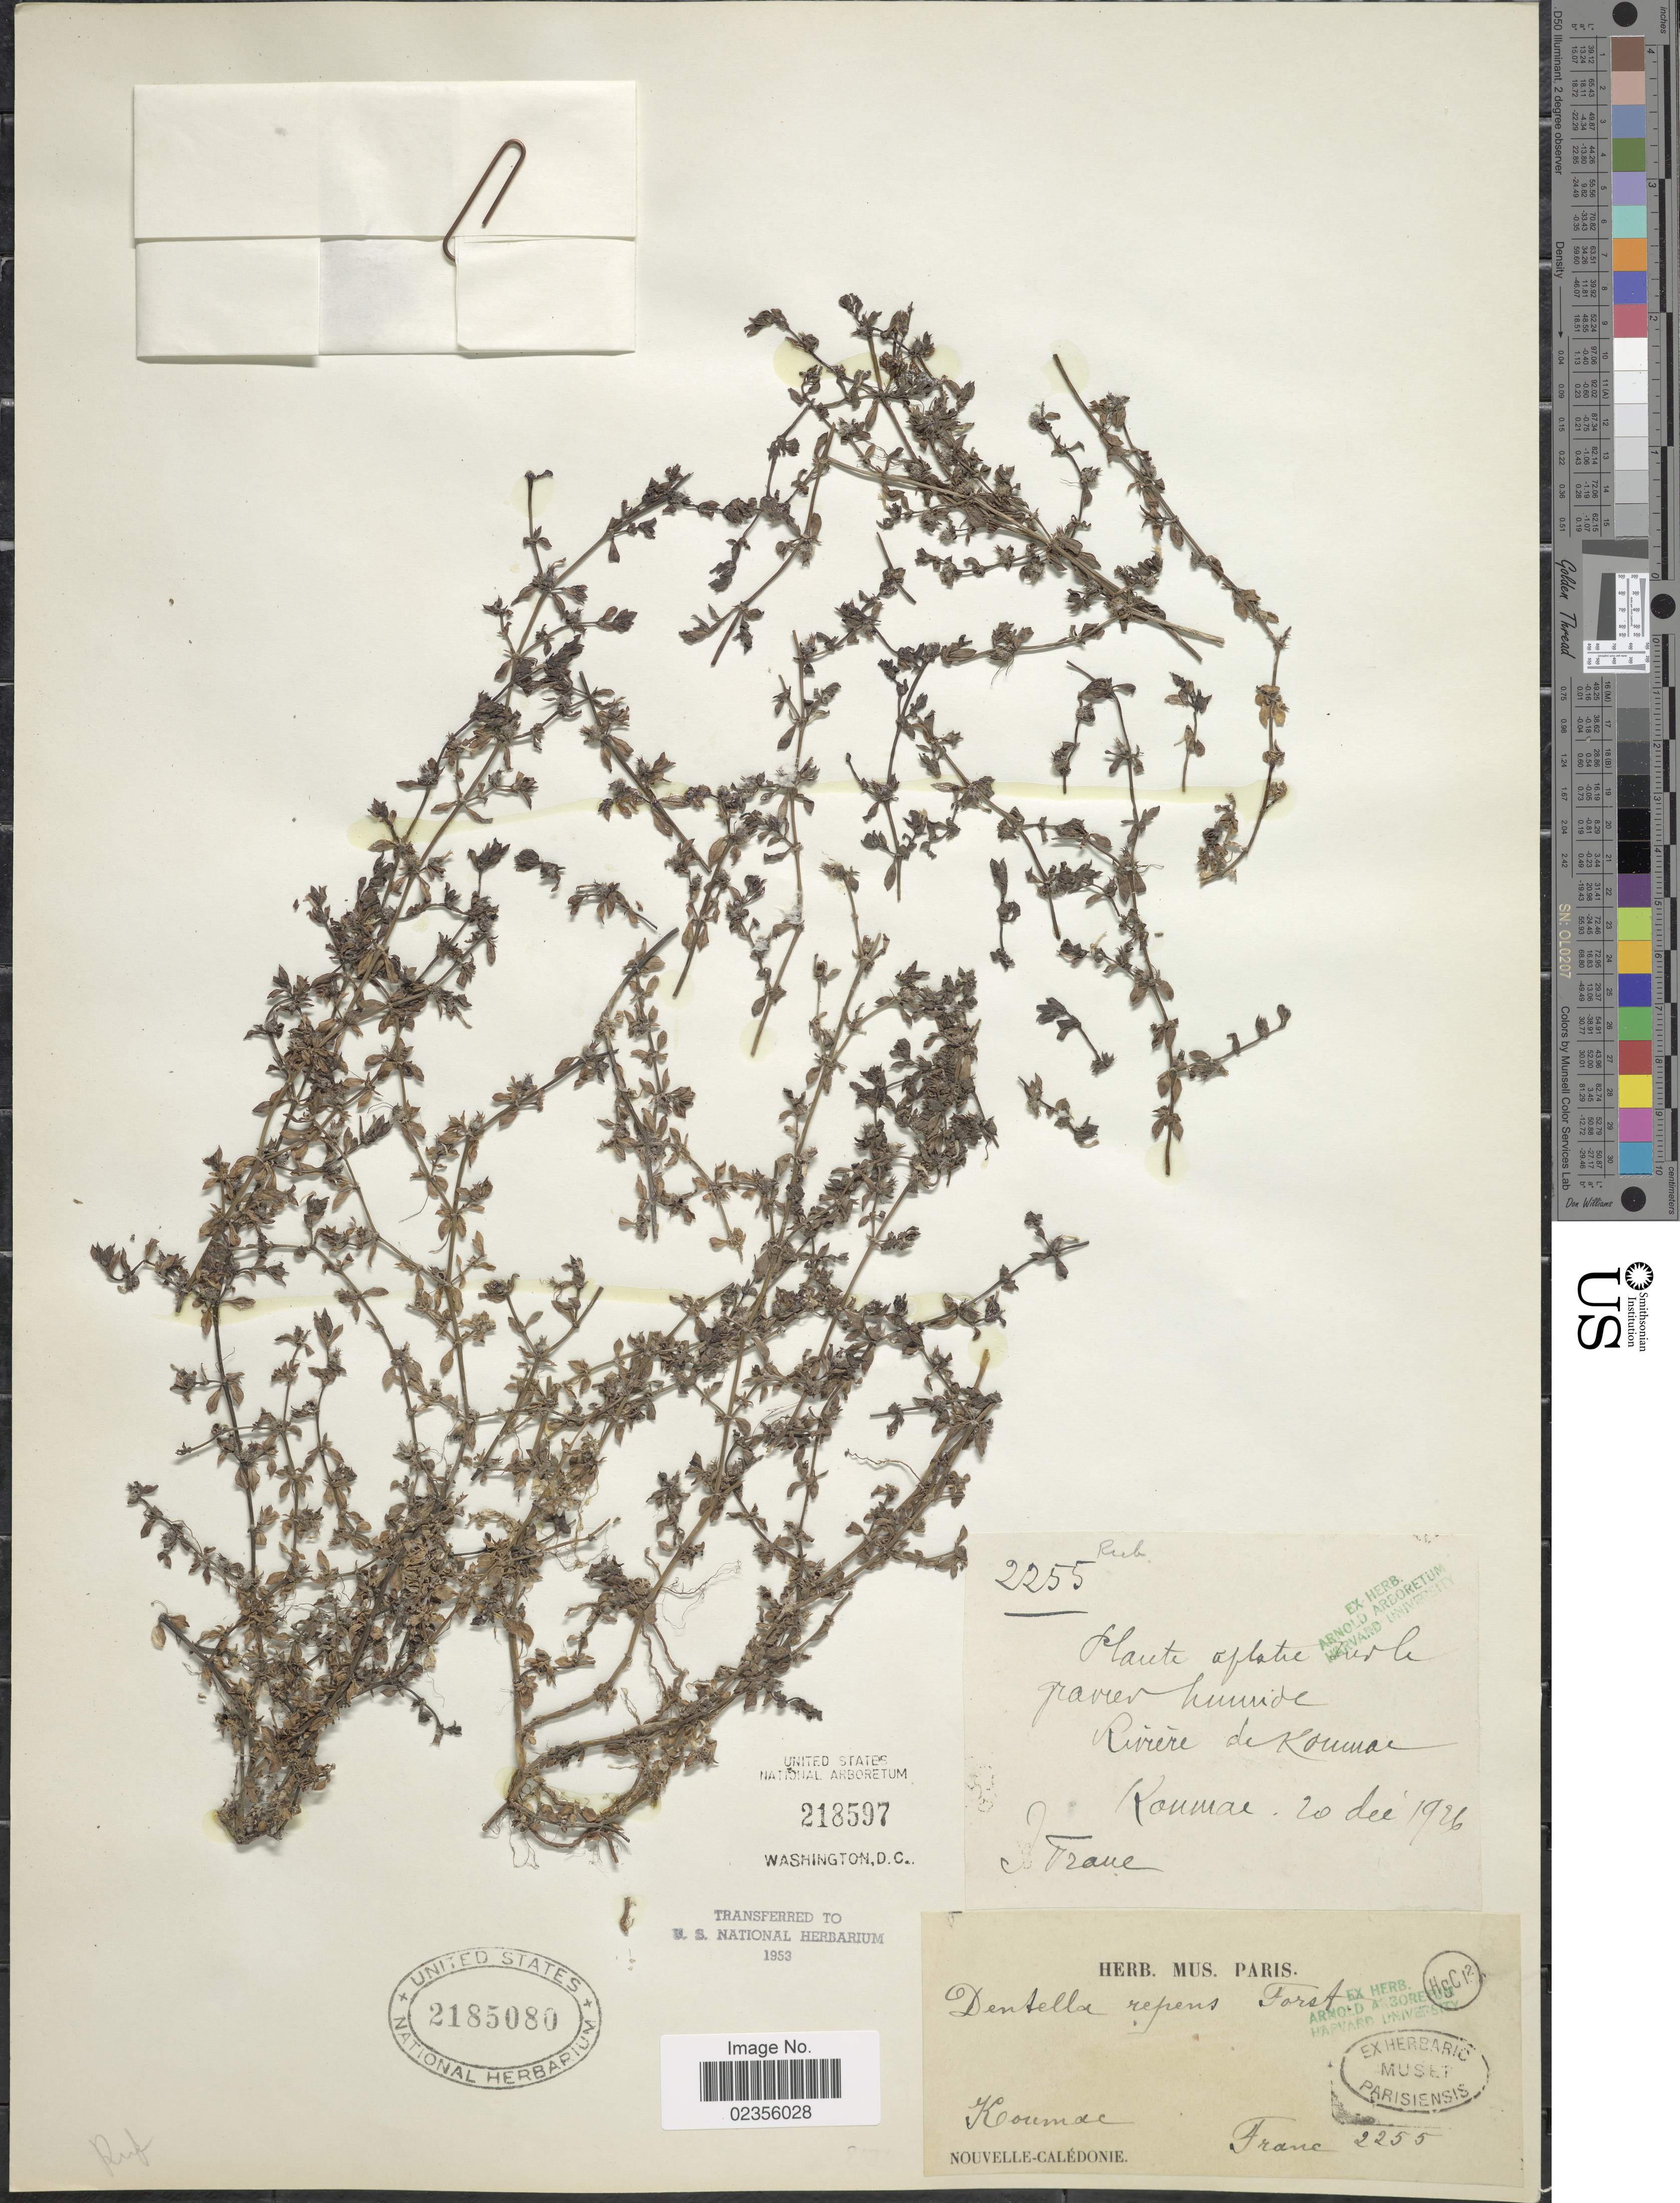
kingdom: Plantae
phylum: Tracheophyta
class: Magnoliopsida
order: Gentianales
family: Rubiaceae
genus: Dentella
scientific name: Dentella repens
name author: J.R. Forst. & G. Forst.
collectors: Franc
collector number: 2255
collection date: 1926-12-20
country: New Caledonia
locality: Koumac, Rivière de Koumac.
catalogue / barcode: US 2185080